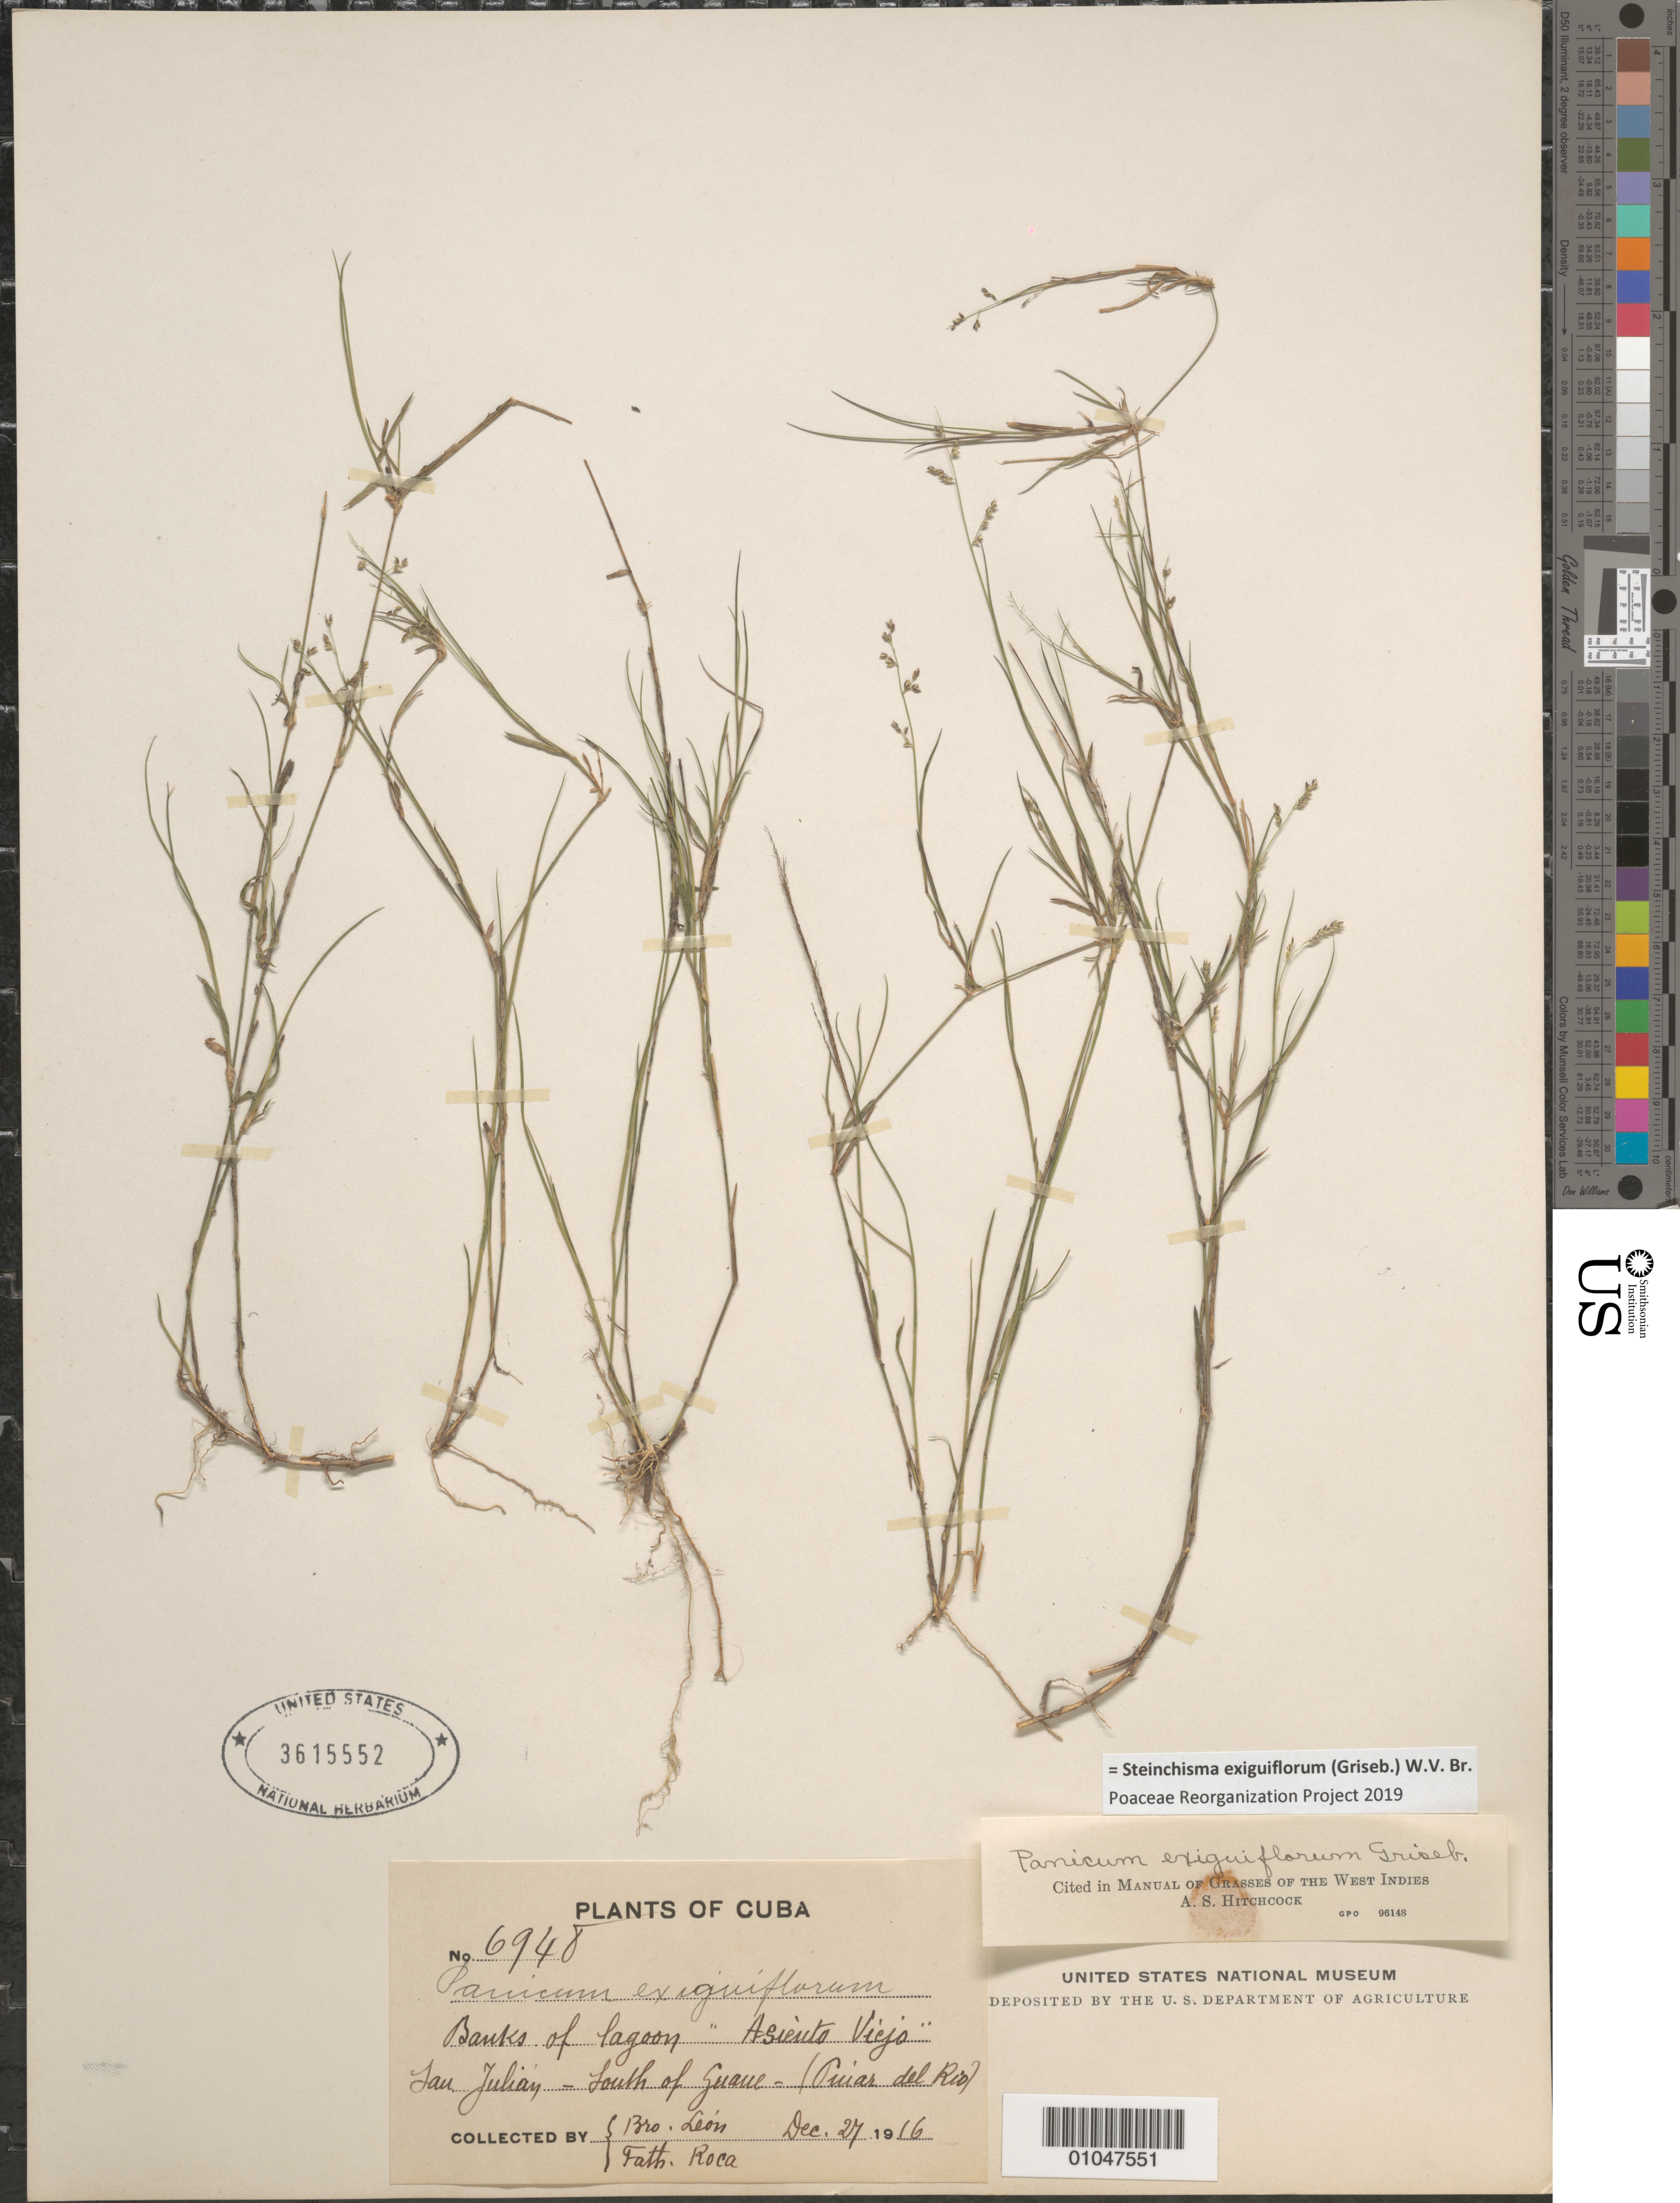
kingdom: Plantae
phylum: Tracheophyta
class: Liliopsida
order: Poales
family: Poaceae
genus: Panicum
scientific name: Panicum exiguiflorum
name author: Griseb.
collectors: Bro. León & M. Roca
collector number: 6948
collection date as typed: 27 Dec 1916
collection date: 1916-12-27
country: Cuba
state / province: Pinar del Rio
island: Cuba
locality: Asiento Viejo, San Julian, S of Guane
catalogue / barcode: US 3615552